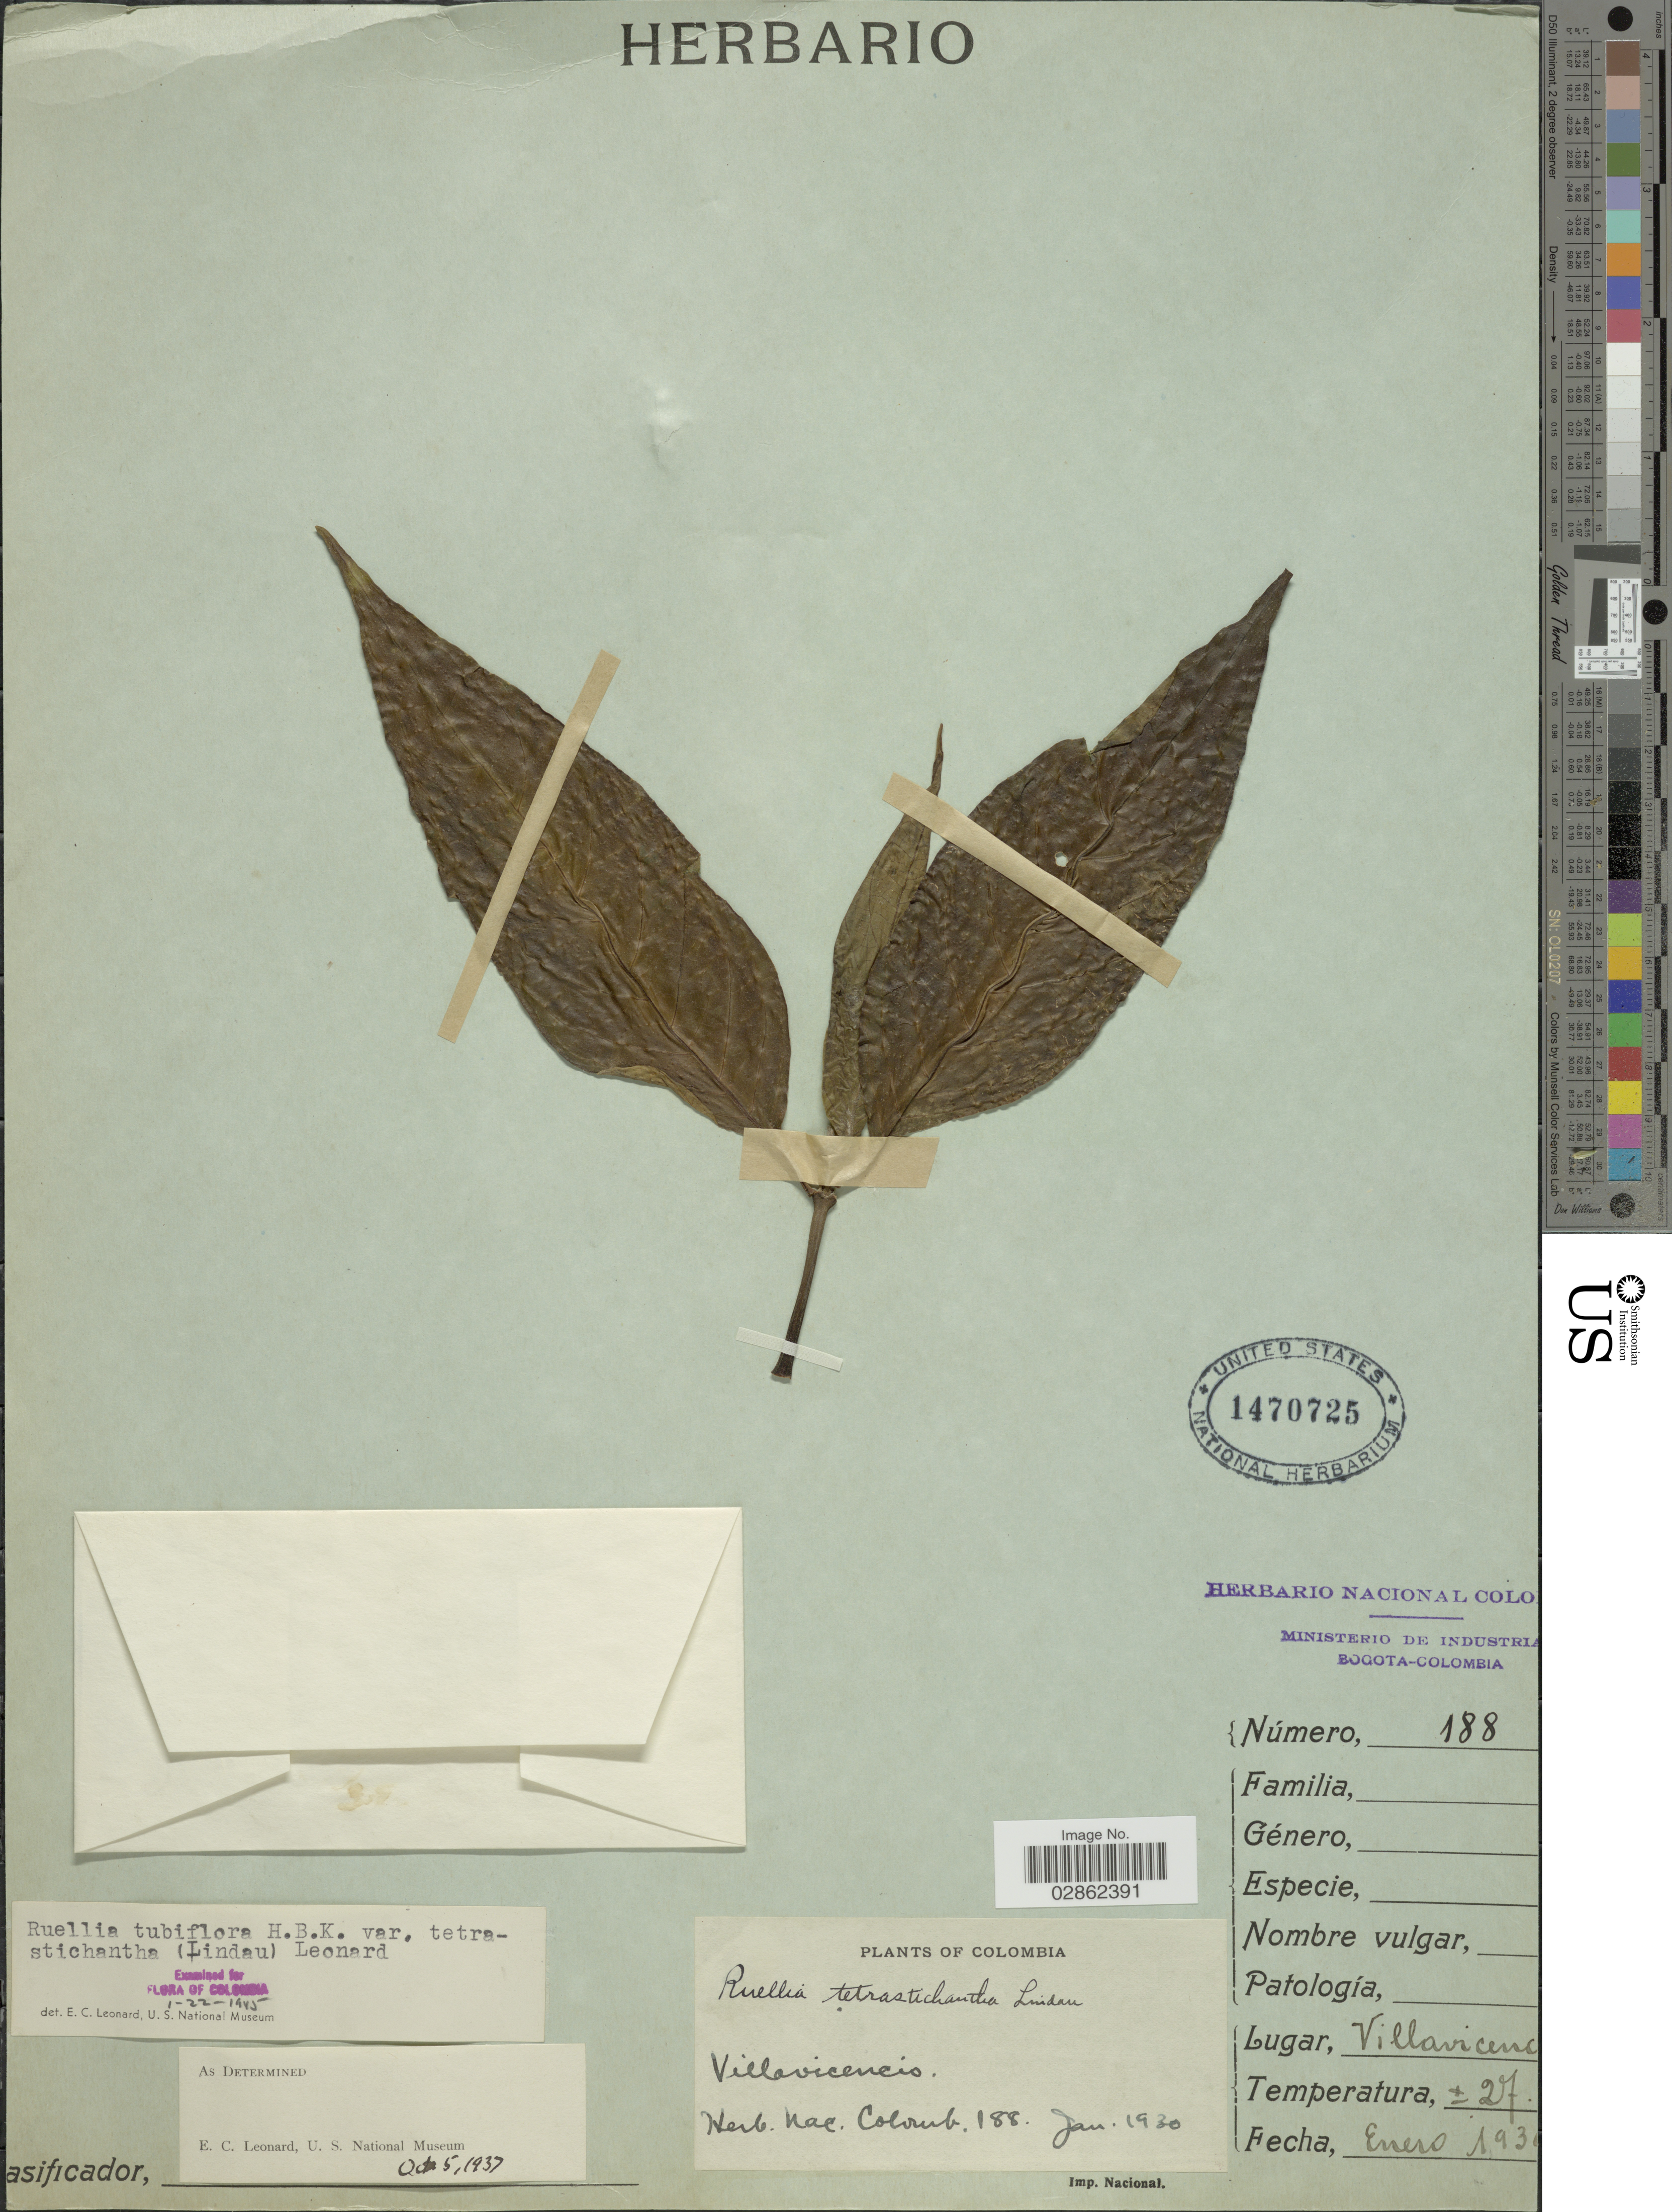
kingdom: Plantae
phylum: Tracheophyta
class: Magnoliopsida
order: Lamiales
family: Acanthaceae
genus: Ruellia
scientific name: Ruellia tubiflora var. tetrastichantha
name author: Kunth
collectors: ex herb. Nac. Colomb.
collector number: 188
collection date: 1930-01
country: Colombia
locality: Villavicencio.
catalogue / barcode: US 1470725